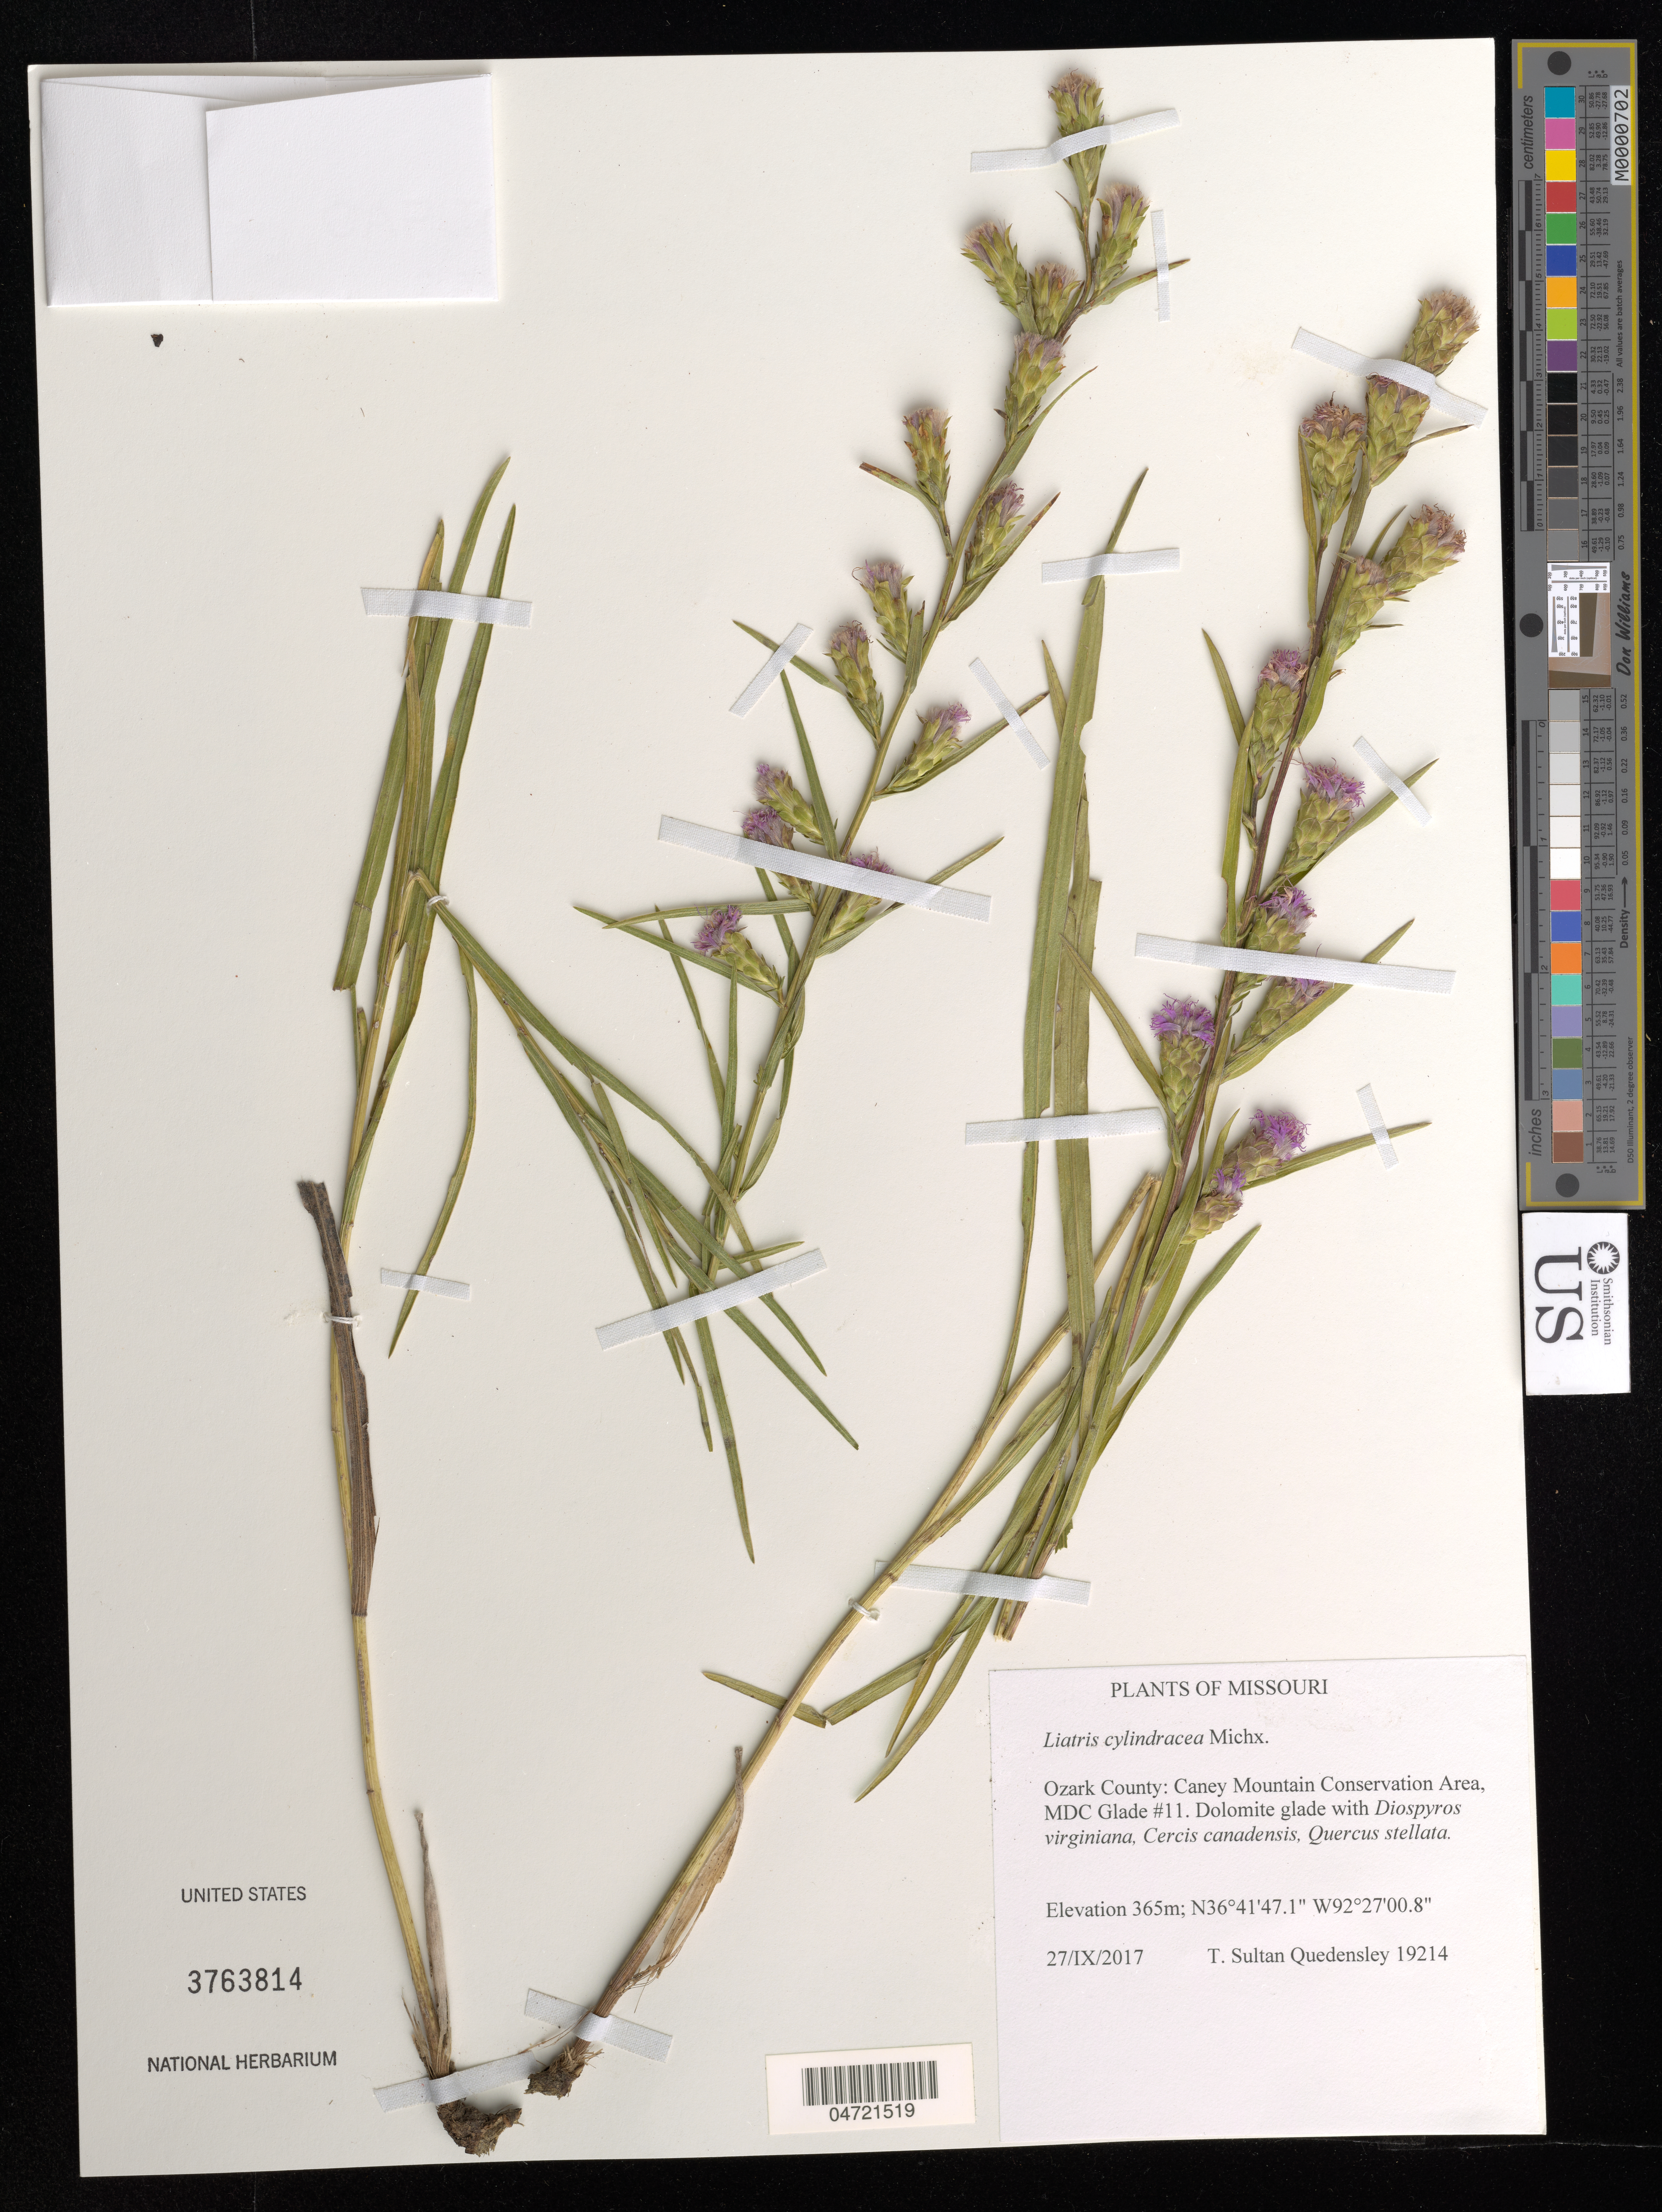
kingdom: Plantae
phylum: Tracheophyta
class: Magnoliopsida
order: Asterales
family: Asteraceae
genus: Liatris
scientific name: Liatris cylindracea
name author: Michaux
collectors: T. S. Quedensley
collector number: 19214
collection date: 2017-09-27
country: United States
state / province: Missouri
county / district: Ozark County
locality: Caney Mountain Conservation Area, MDC Clade #11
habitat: Dolomite glade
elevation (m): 365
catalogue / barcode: US 3763814